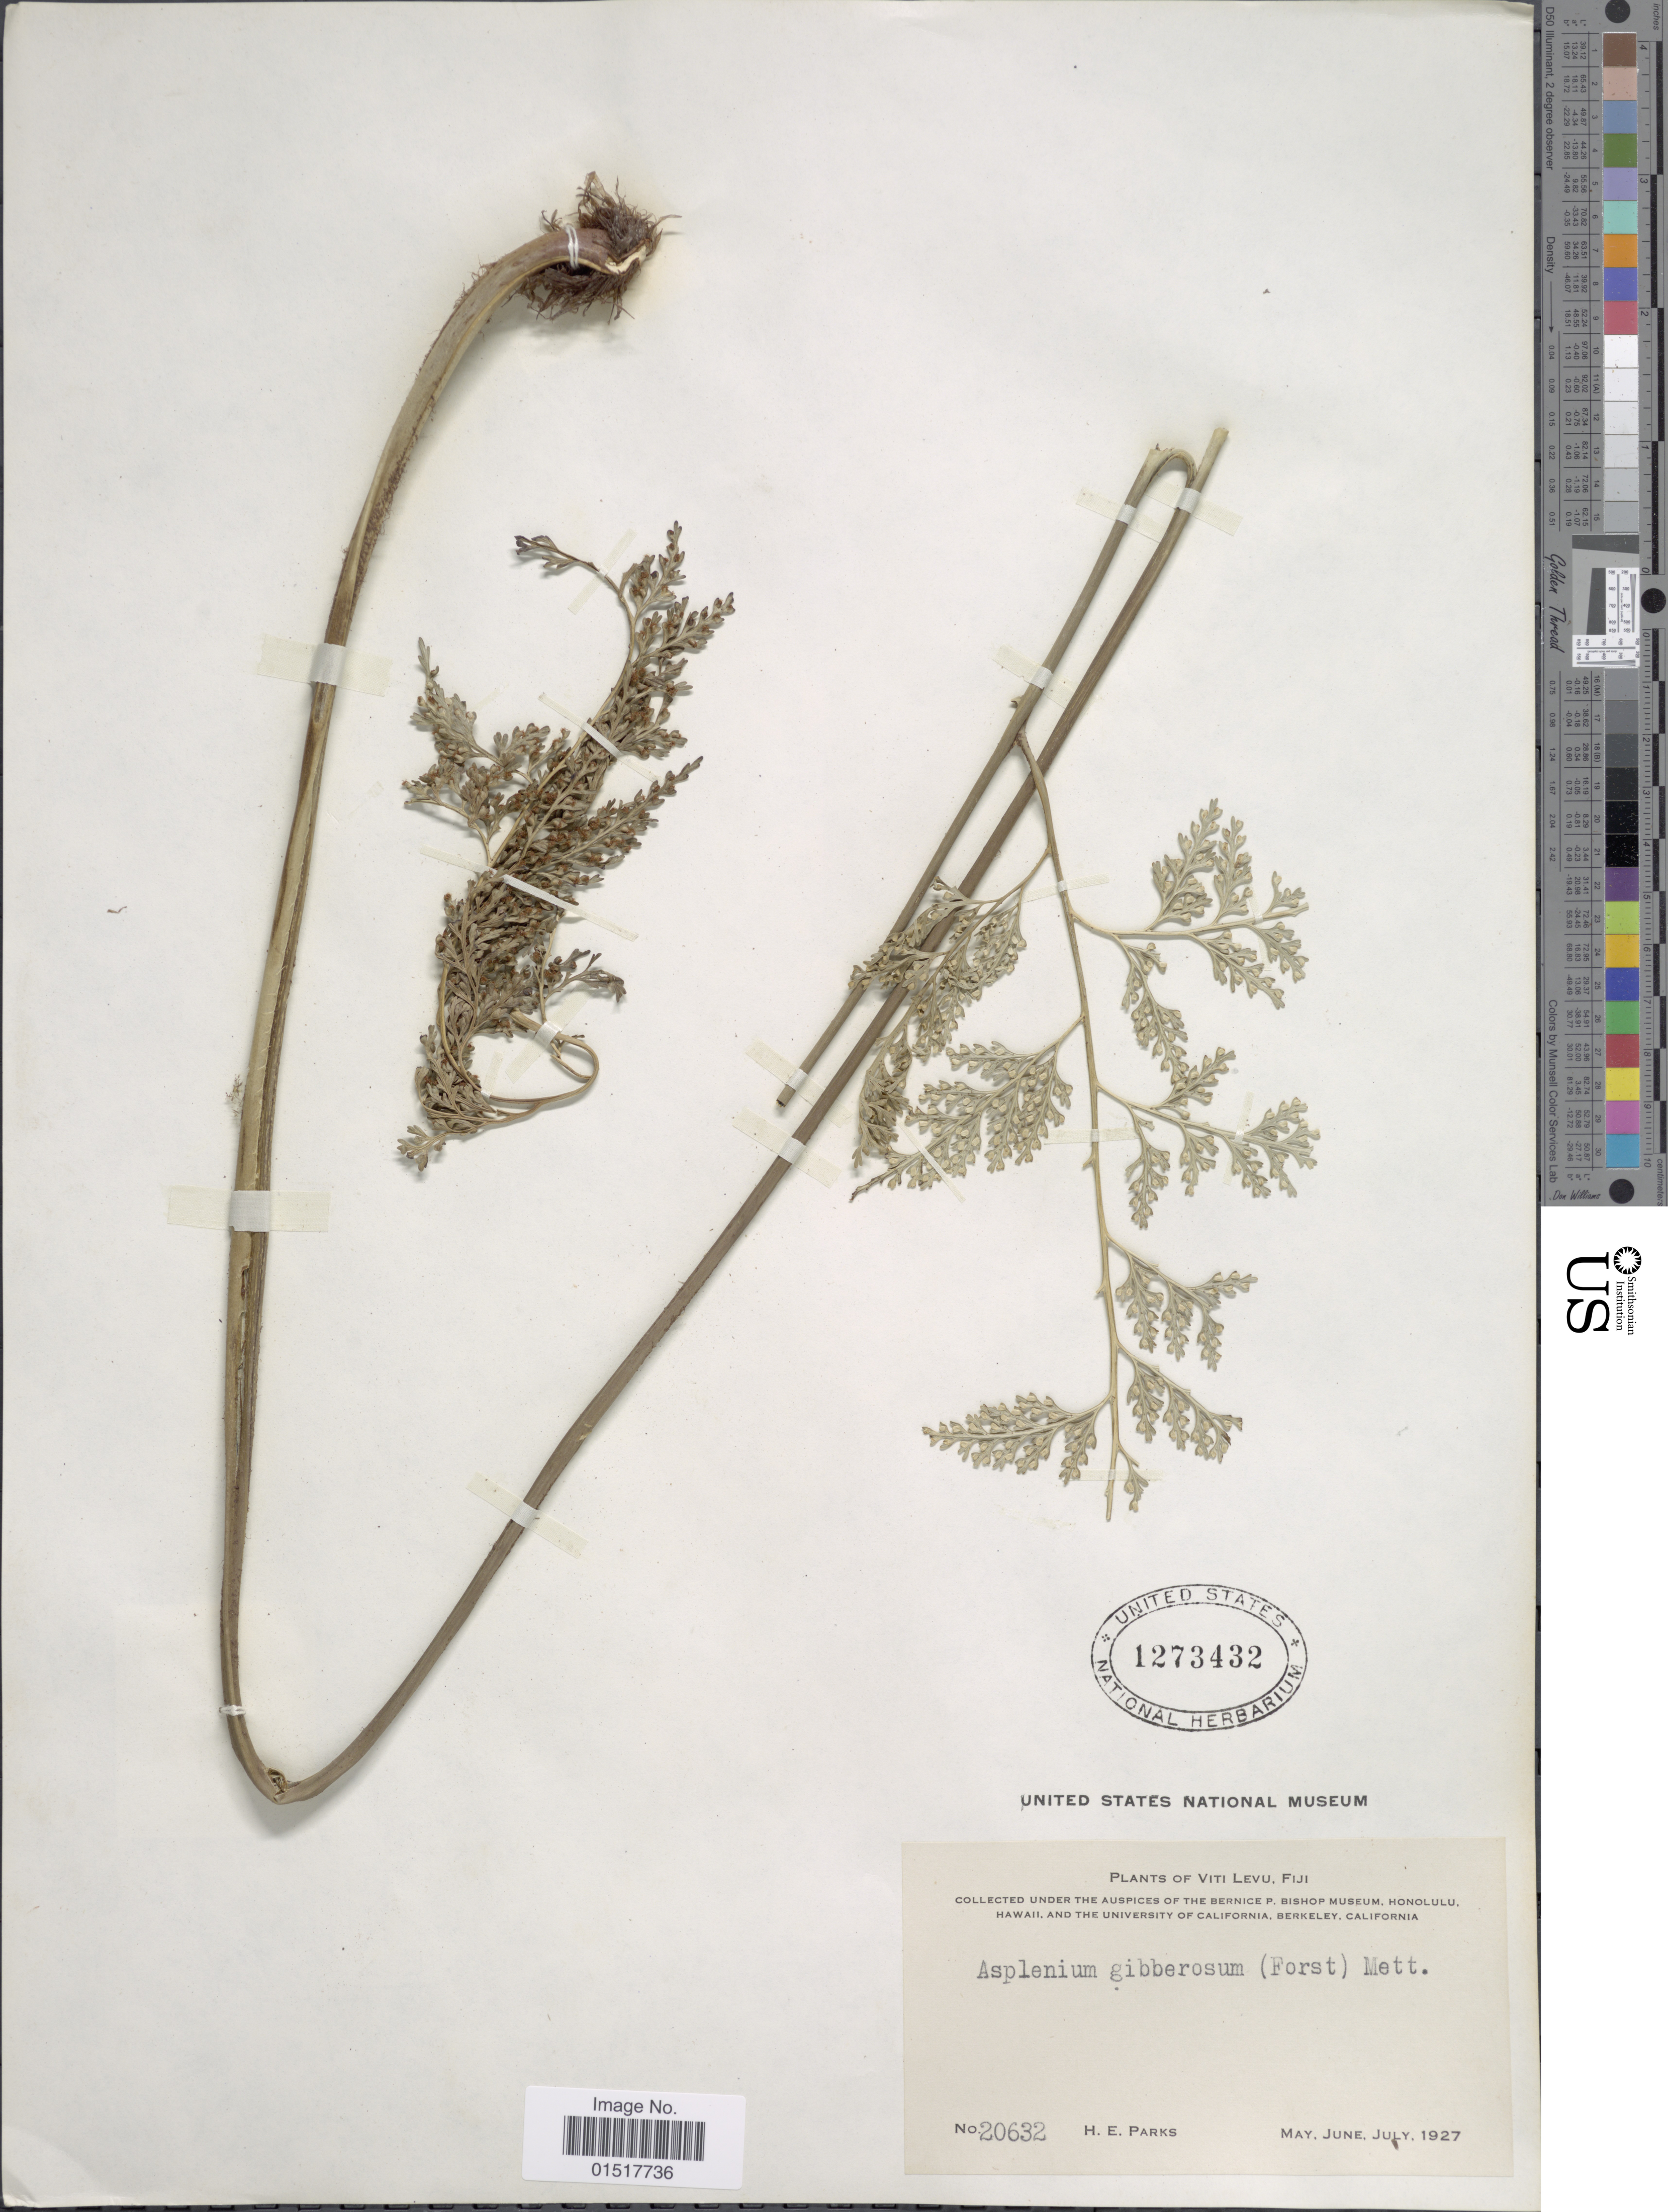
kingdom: Plantae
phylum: Tracheophyta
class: Polypodiopsida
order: Polypodiales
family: Aspleniaceae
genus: Asplenium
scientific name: Asplenium gibberosum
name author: (G. Forst.) Mett.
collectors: H. E. Parks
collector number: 20632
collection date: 1927-05/1927-07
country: Fiji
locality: Viti Levu.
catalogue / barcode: US 1273432